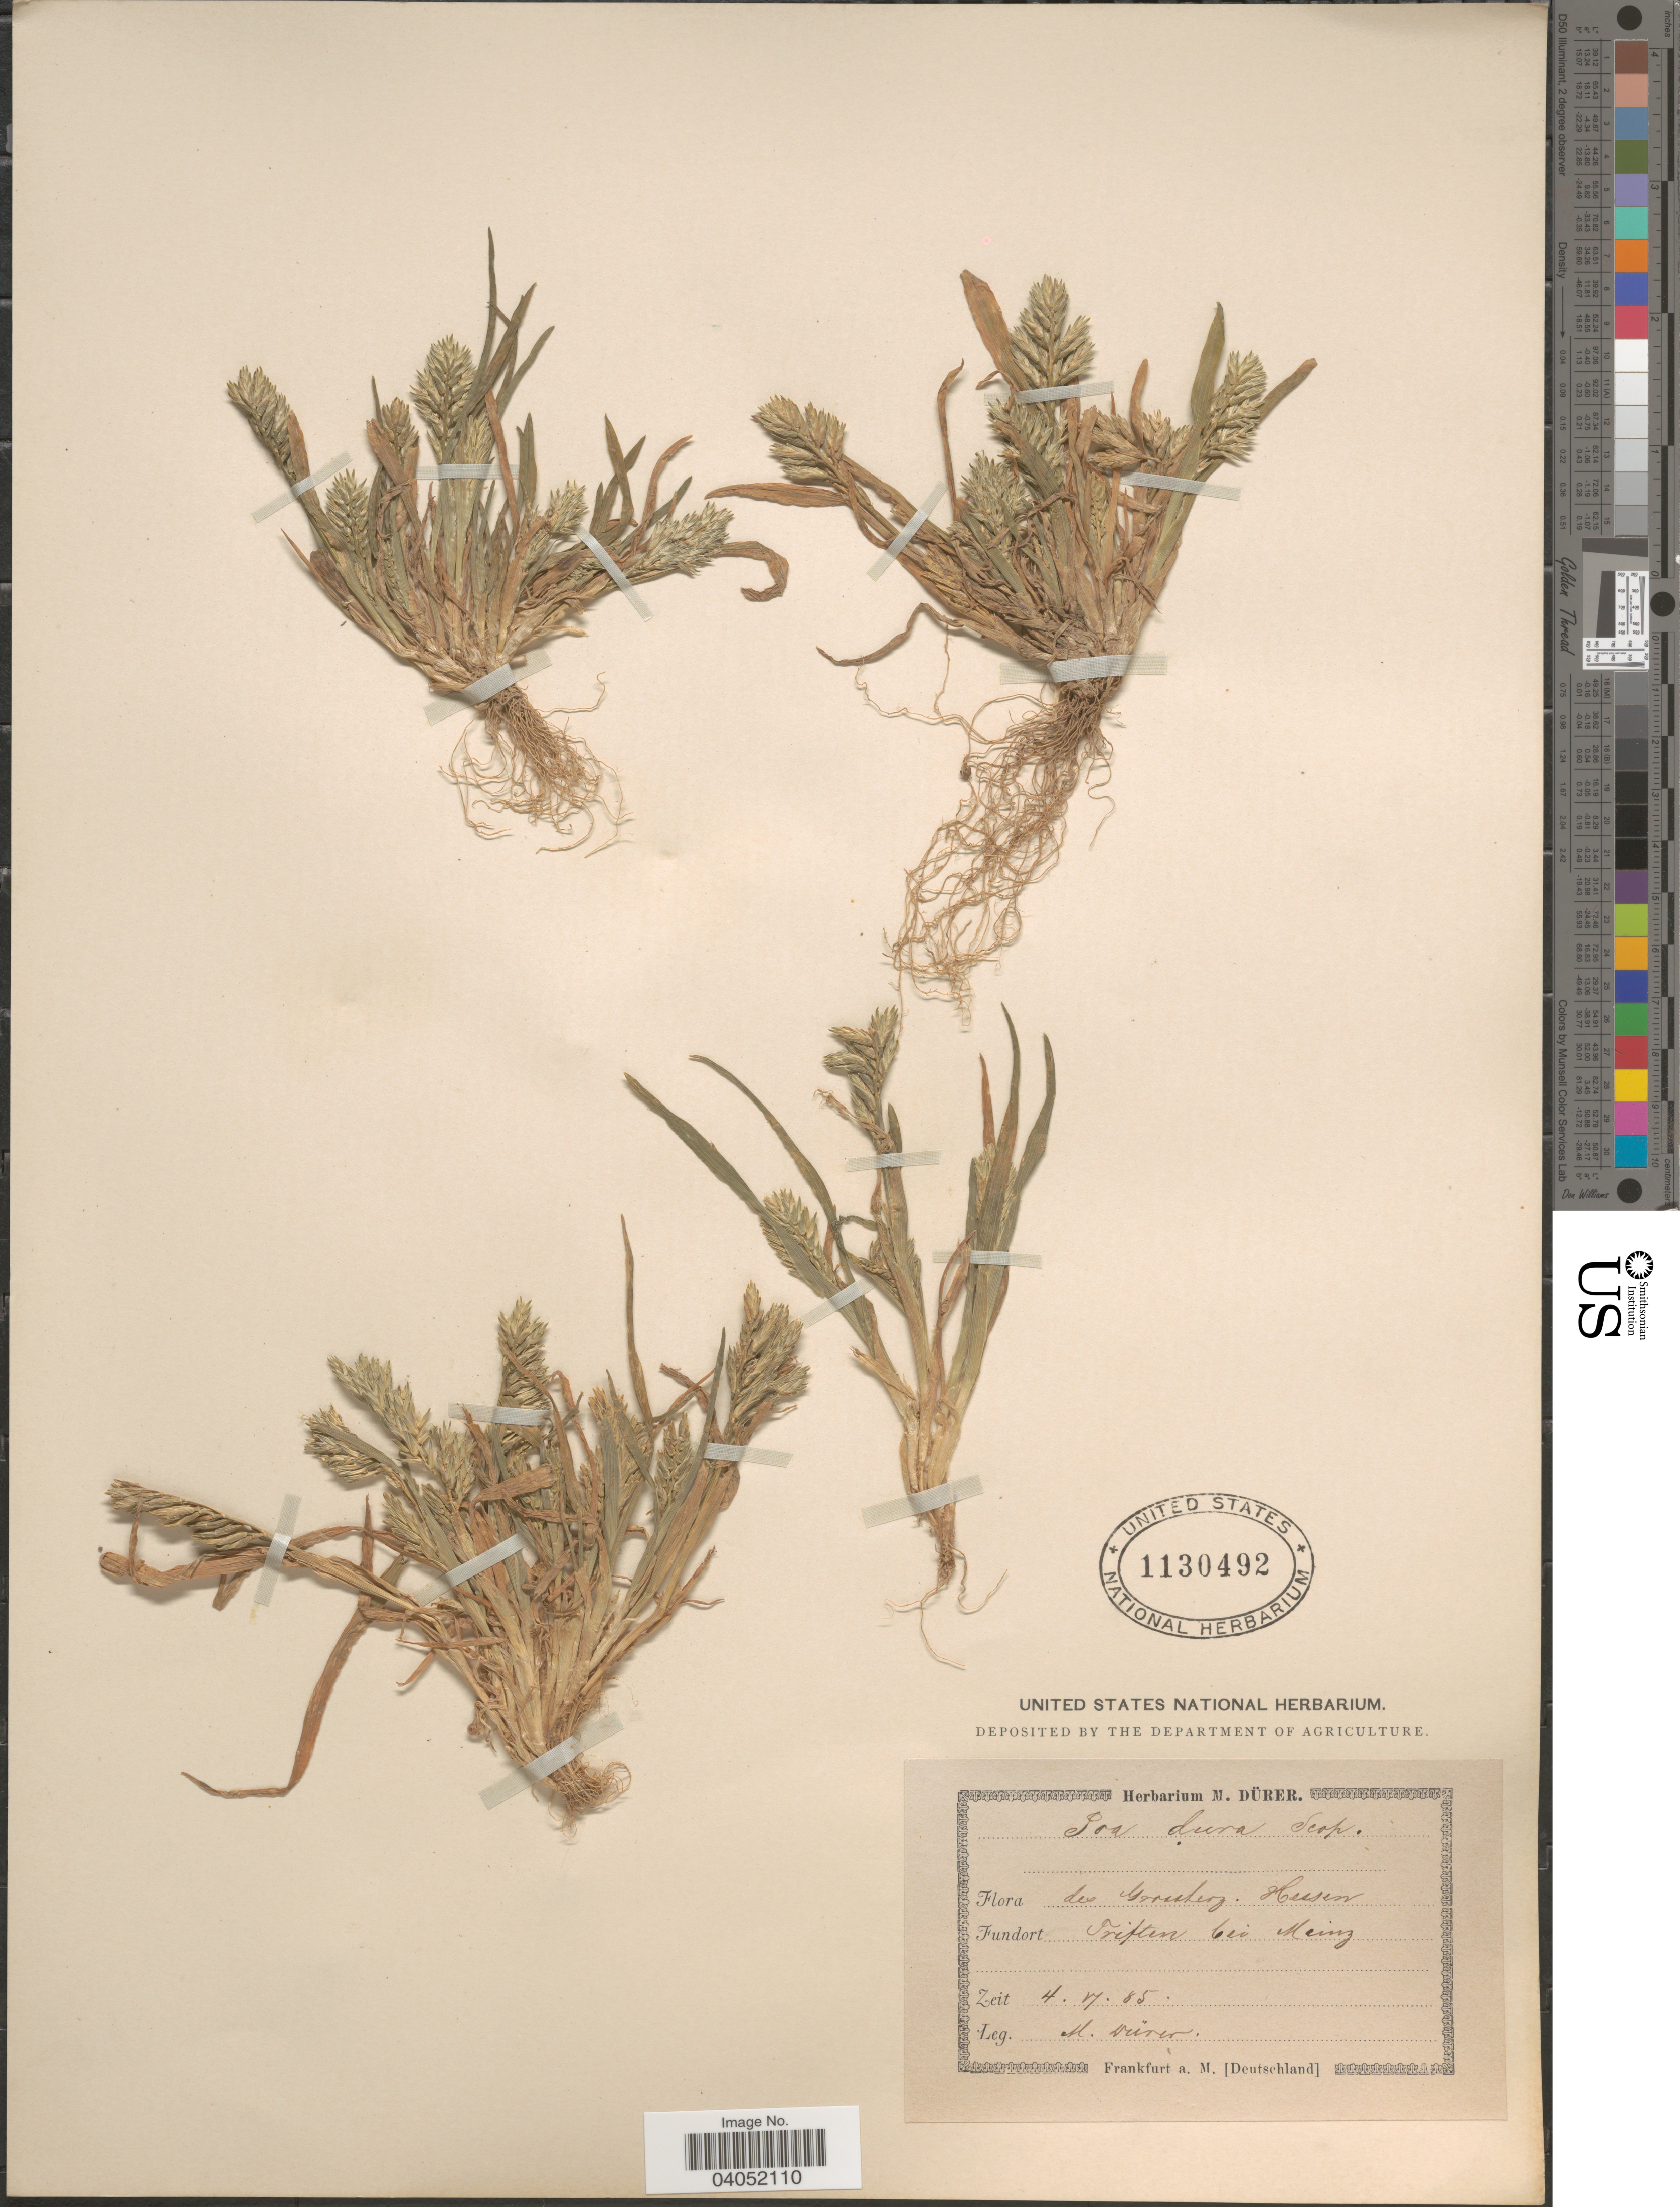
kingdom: Plantae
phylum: Tracheophyta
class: Liliopsida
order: Poales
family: Poaceae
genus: Sclerochloa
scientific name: Sclerochloa dura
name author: (L.) P. Beauv.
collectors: M. Durer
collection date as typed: Transcribed d/m/y: 4/7/85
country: Germany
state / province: Hesse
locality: Des Grossberg. Triften bei Meinz.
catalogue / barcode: US 1130492